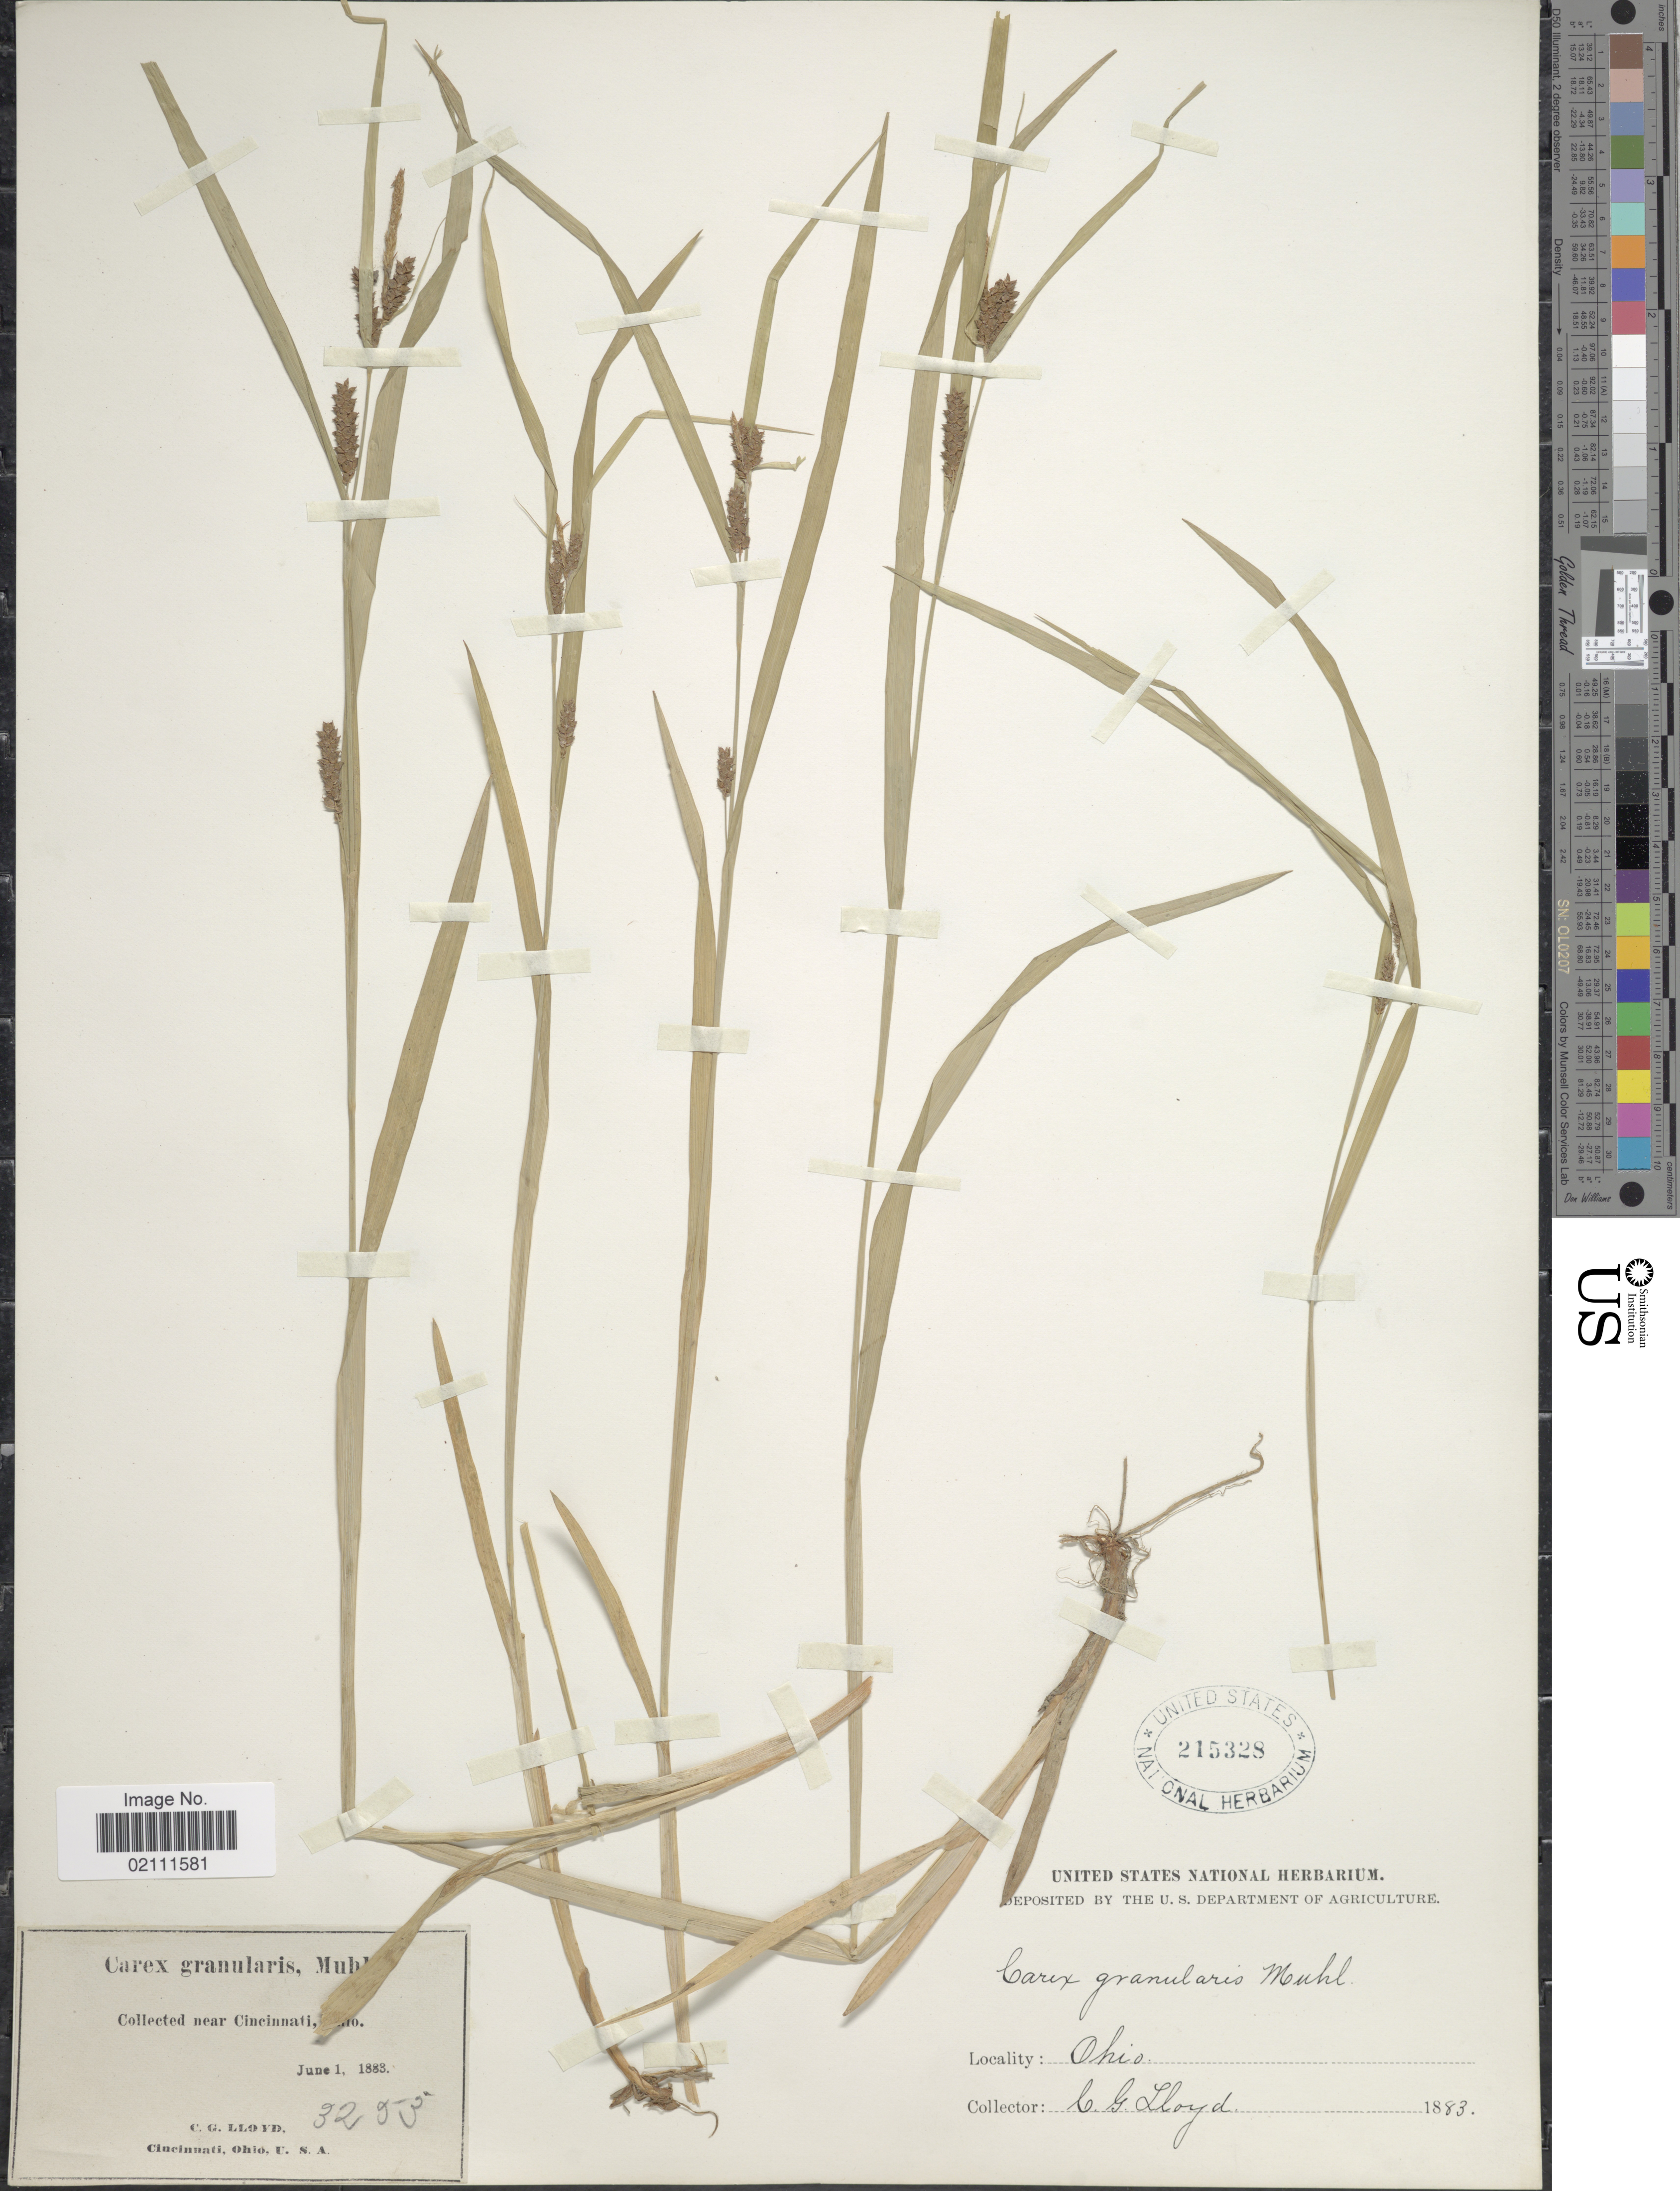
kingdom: Plantae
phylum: Tracheophyta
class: Liliopsida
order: Poales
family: Cyperaceae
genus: Carex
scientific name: Carex granularis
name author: Muhl. ex Willd.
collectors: C. G. Lloyd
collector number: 3253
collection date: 1883-06-01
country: United States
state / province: Ohio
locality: Near Cincinnati.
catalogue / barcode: US 215328